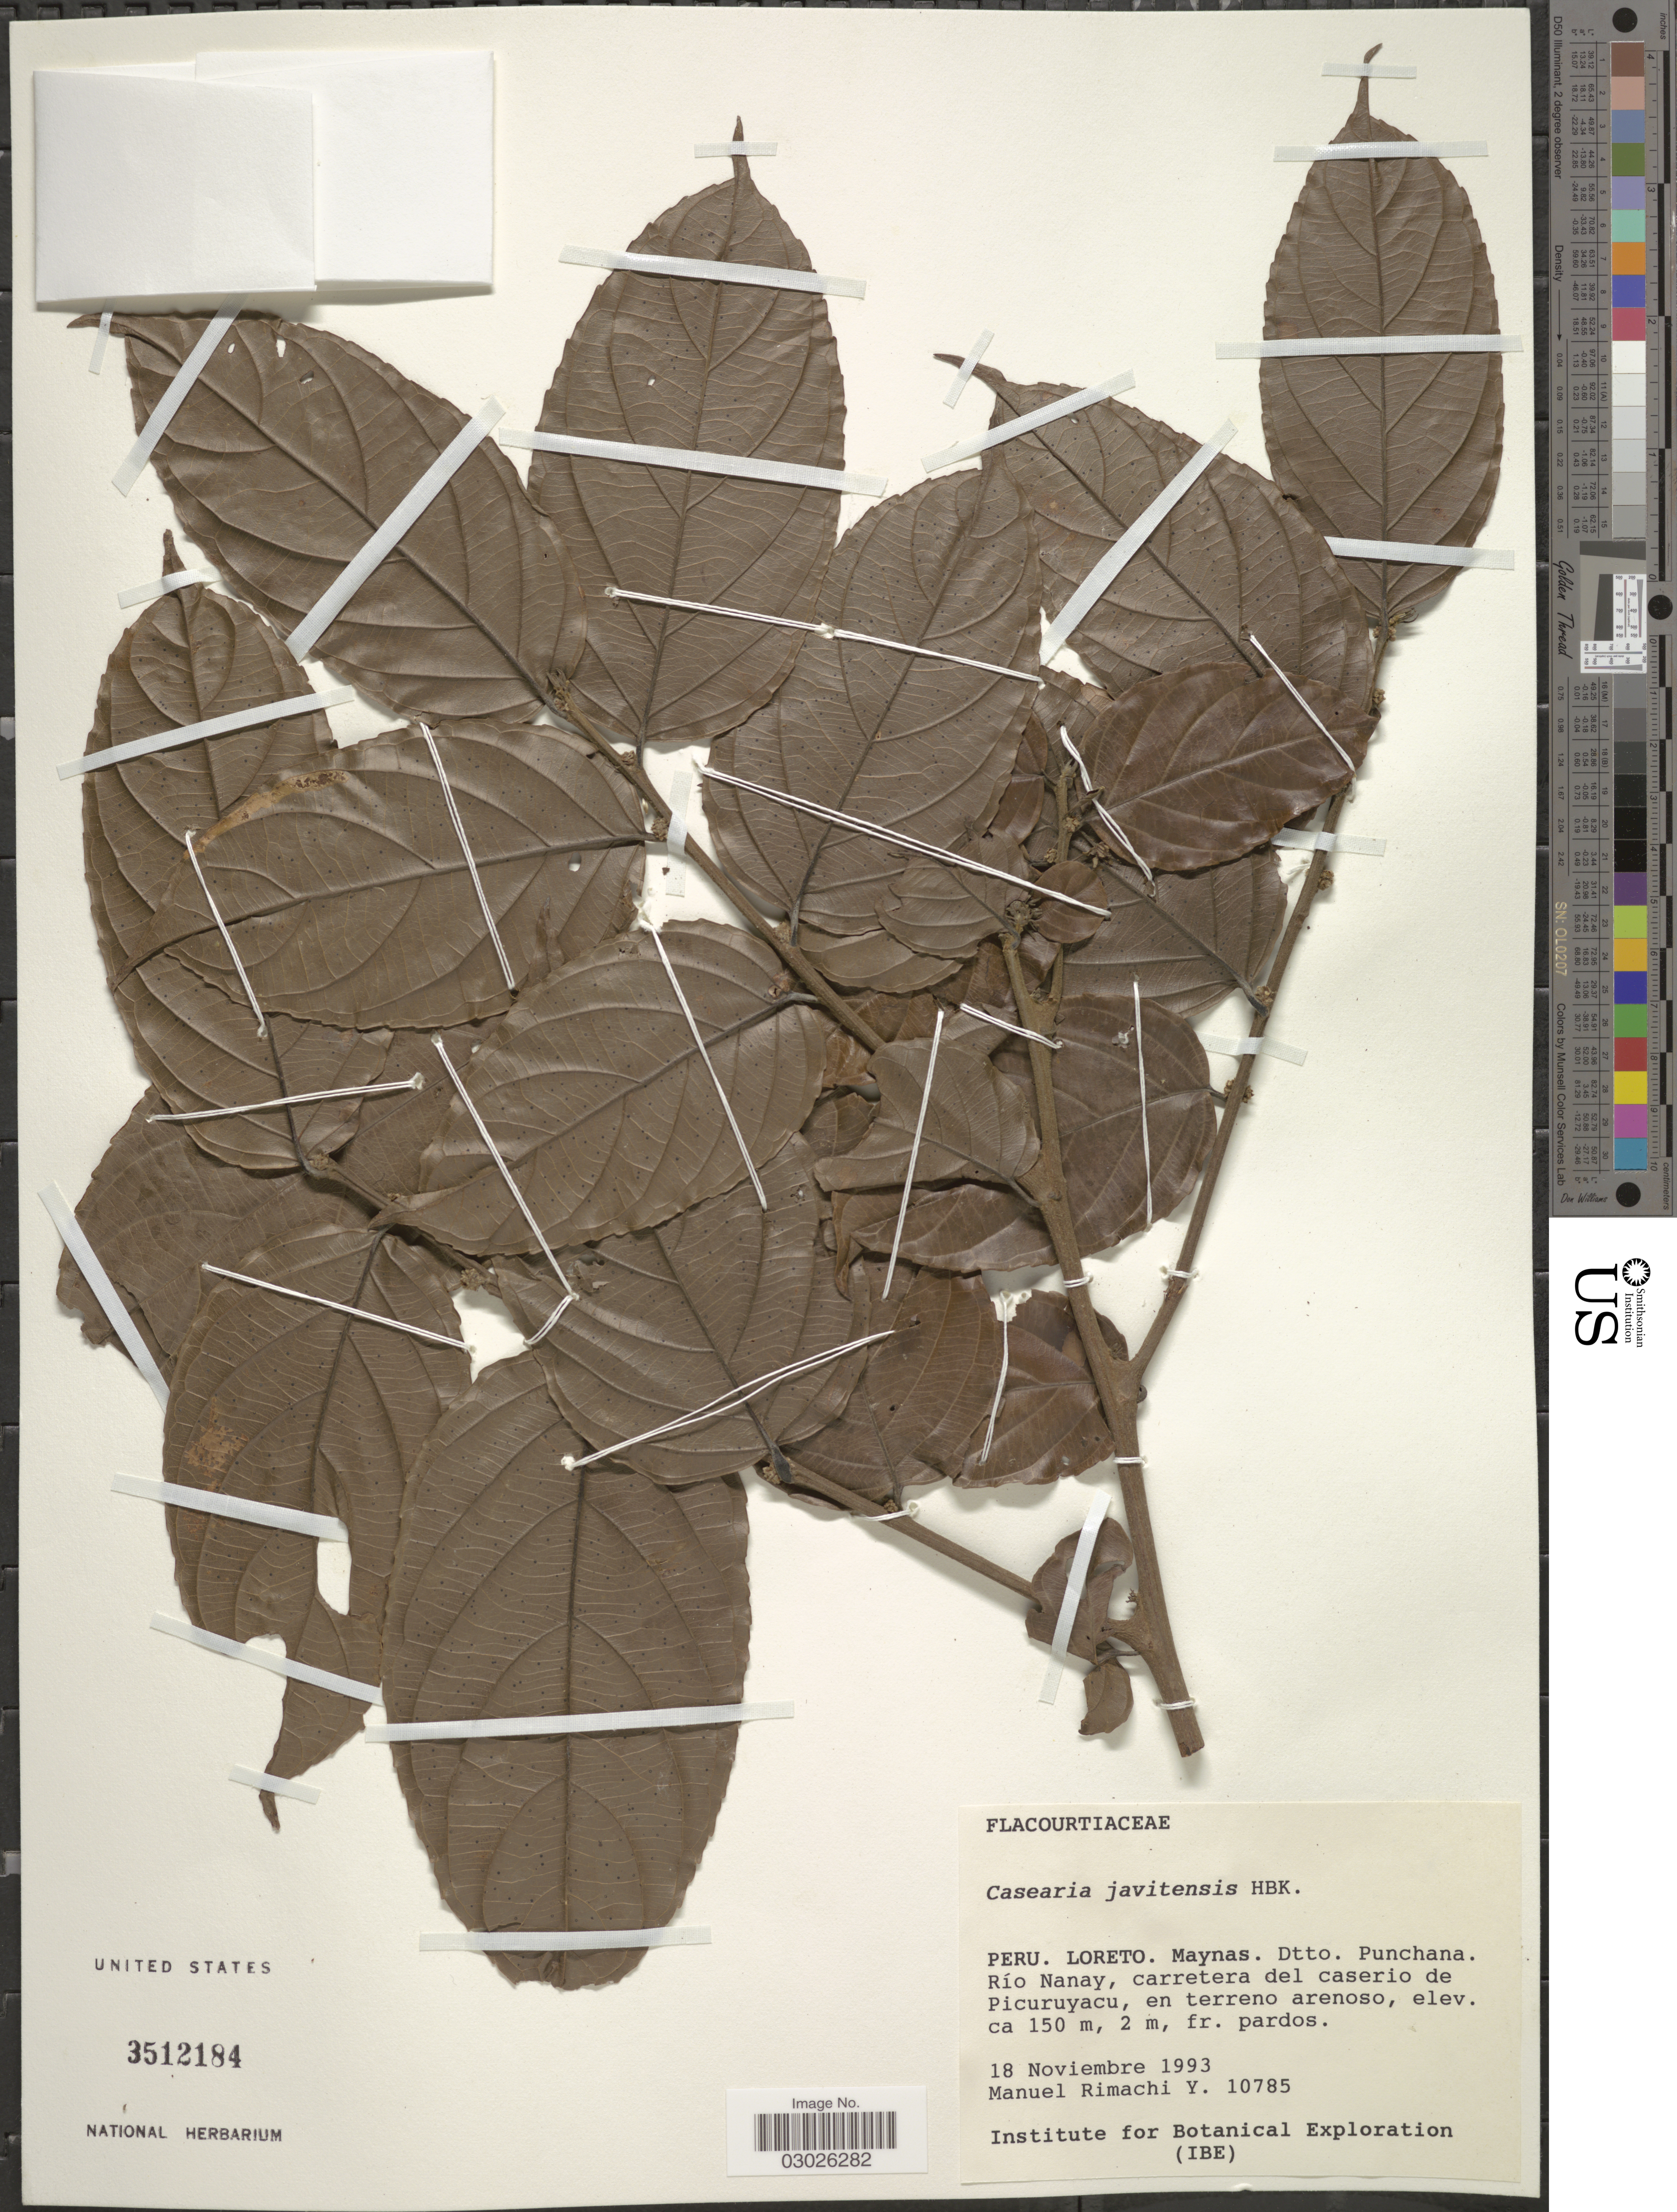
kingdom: Plantae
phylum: Tracheophyta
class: Magnoliopsida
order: Malpighiales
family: Salicaceae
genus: Piparea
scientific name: Piparea multiflora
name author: C.F. Gaertn.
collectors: M. Rimachi Y.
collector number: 10785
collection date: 1993-11-18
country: Peru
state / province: Loreto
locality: Maynas. Dtto. Punchana. Río Nanay, carretera del caserio de Picuruyacu, en terreno arenoso.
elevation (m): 150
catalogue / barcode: US 3512184